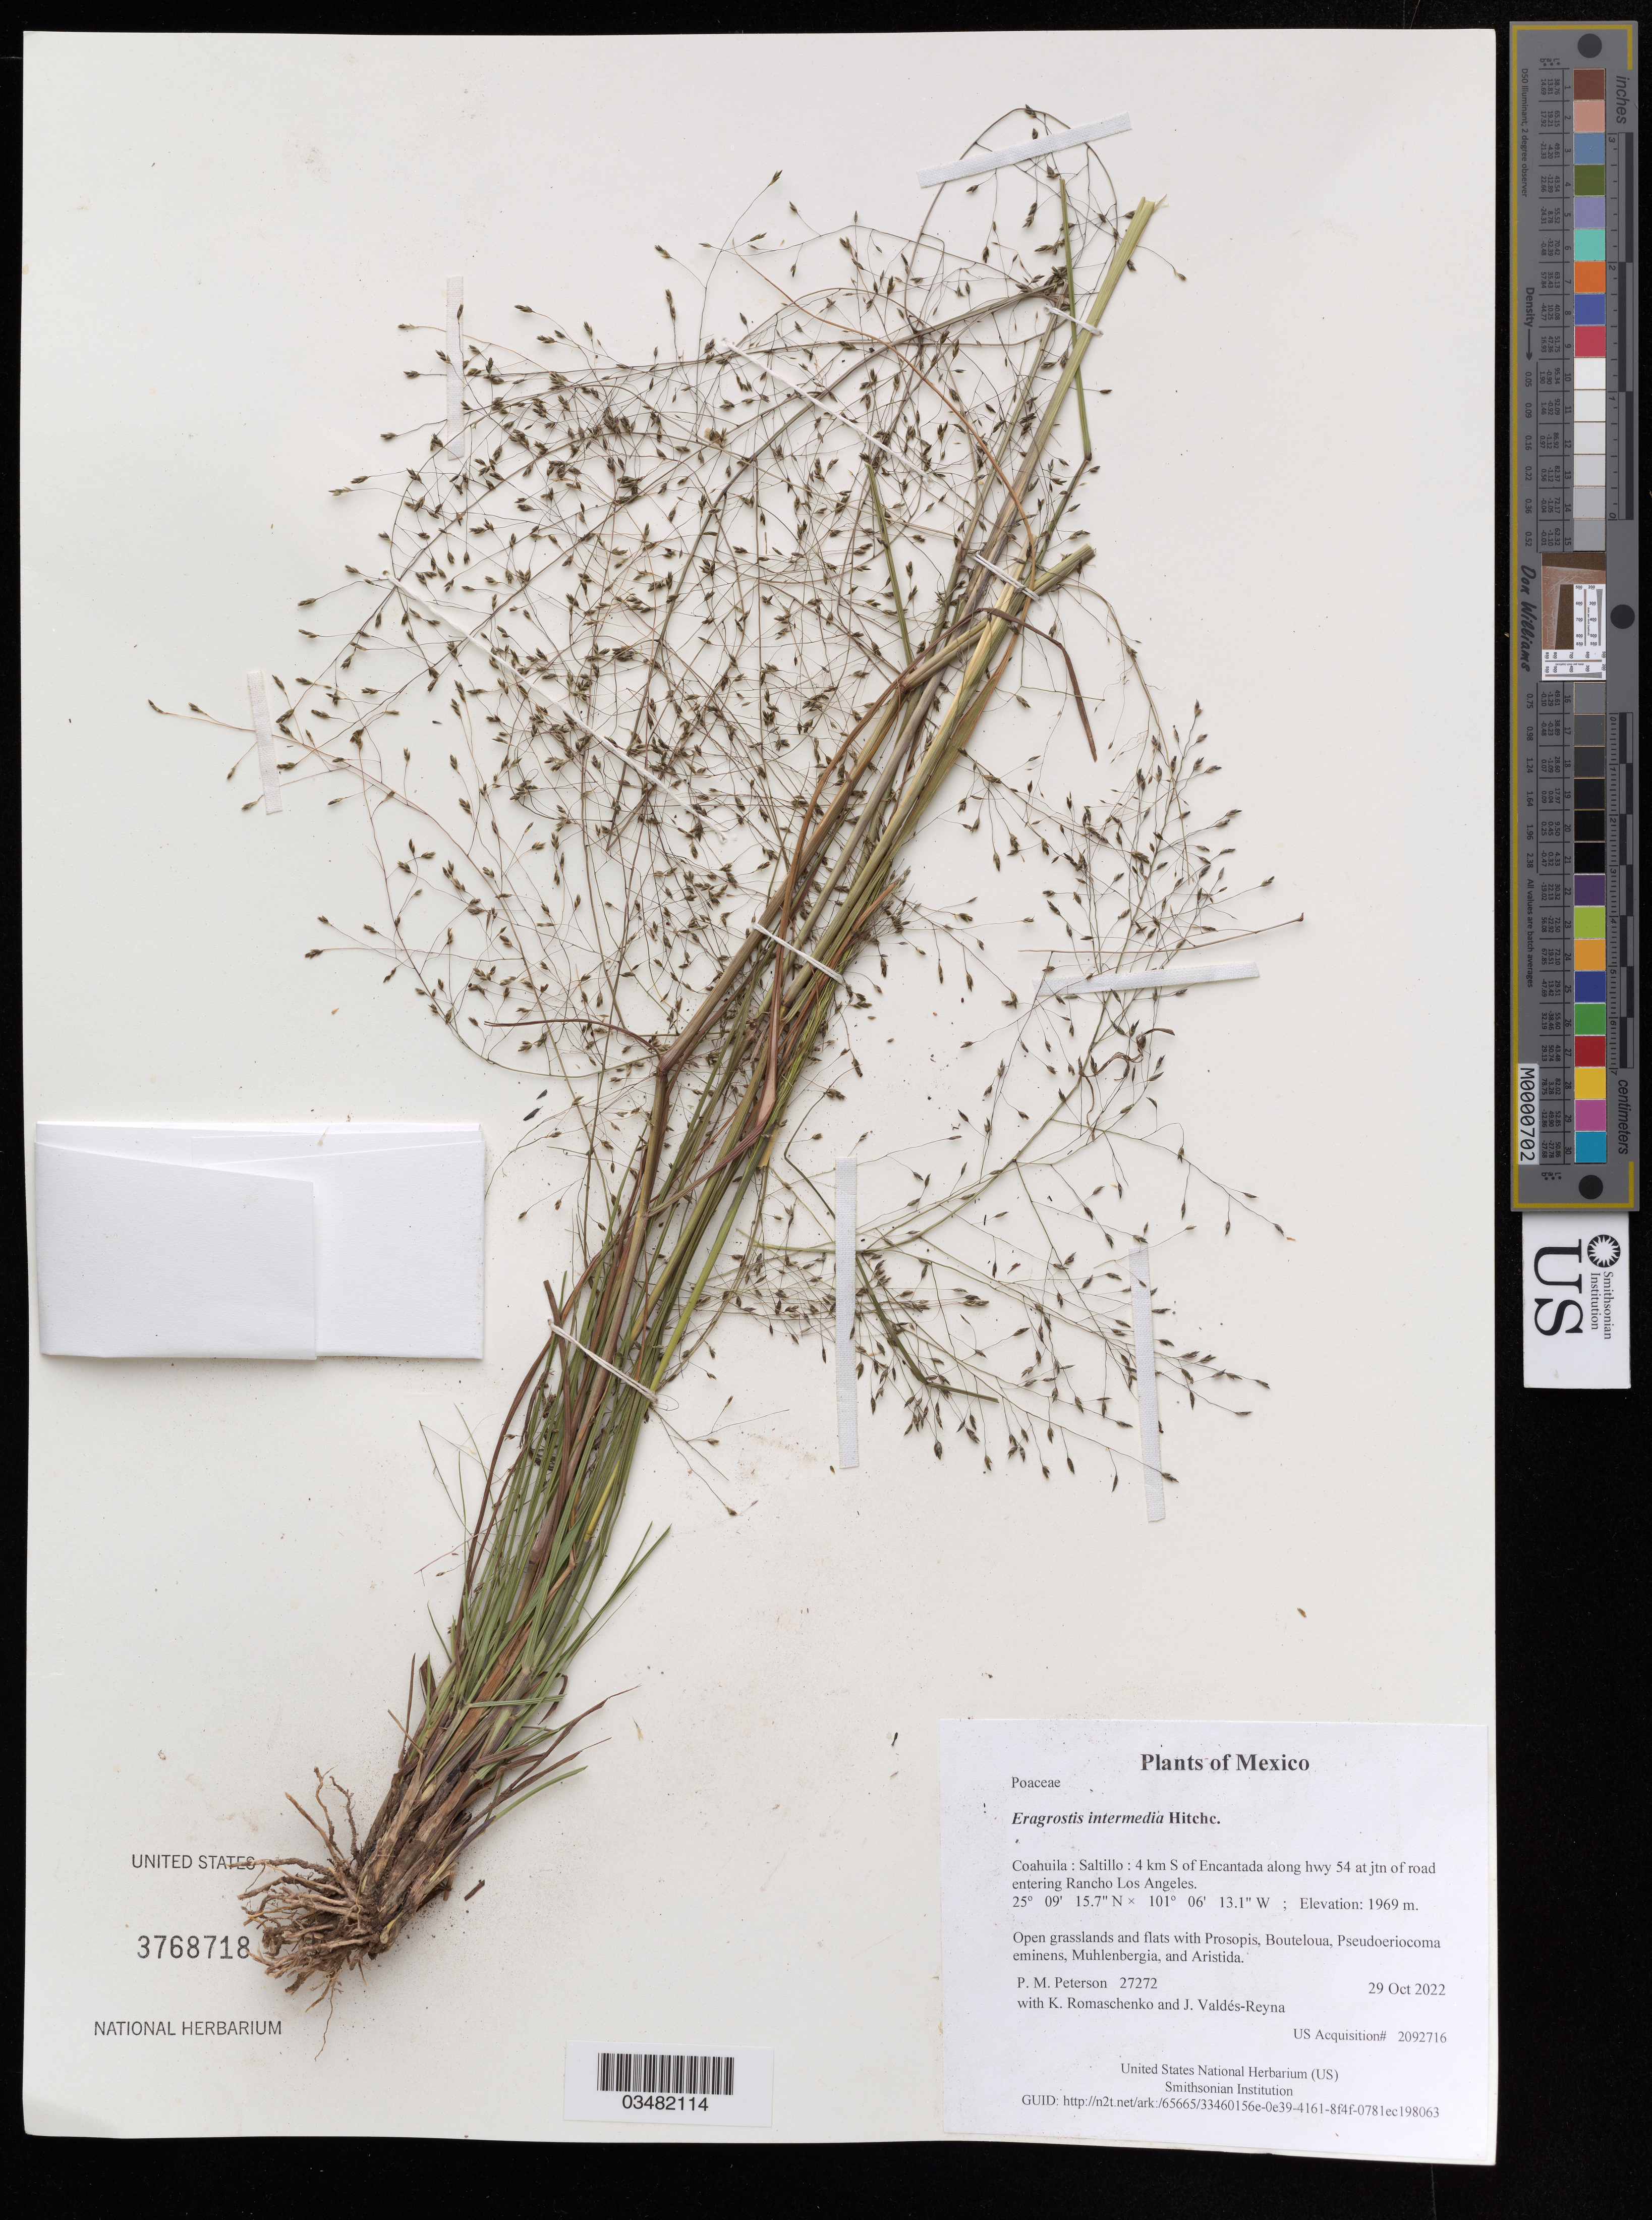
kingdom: Plantae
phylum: Tracheophyta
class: Liliopsida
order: Poales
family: Poaceae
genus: Eragrostis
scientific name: Eragrostis intermedia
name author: Hitchc.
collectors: P. M. Peterson, K. Romaschenko & J. Valdés-Reyna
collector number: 27272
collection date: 2022-10-29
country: México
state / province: Coahuila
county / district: Saltillo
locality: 4 km S of Encantada along hwy 54 at jtn of road entering Rancho Los Angeles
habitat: Open grasslands and flats with Prosopis, Bouteloua, Pseudoeriocoma eminens, Muhlenbergia, and Aristida.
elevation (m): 1969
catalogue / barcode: US 3768718